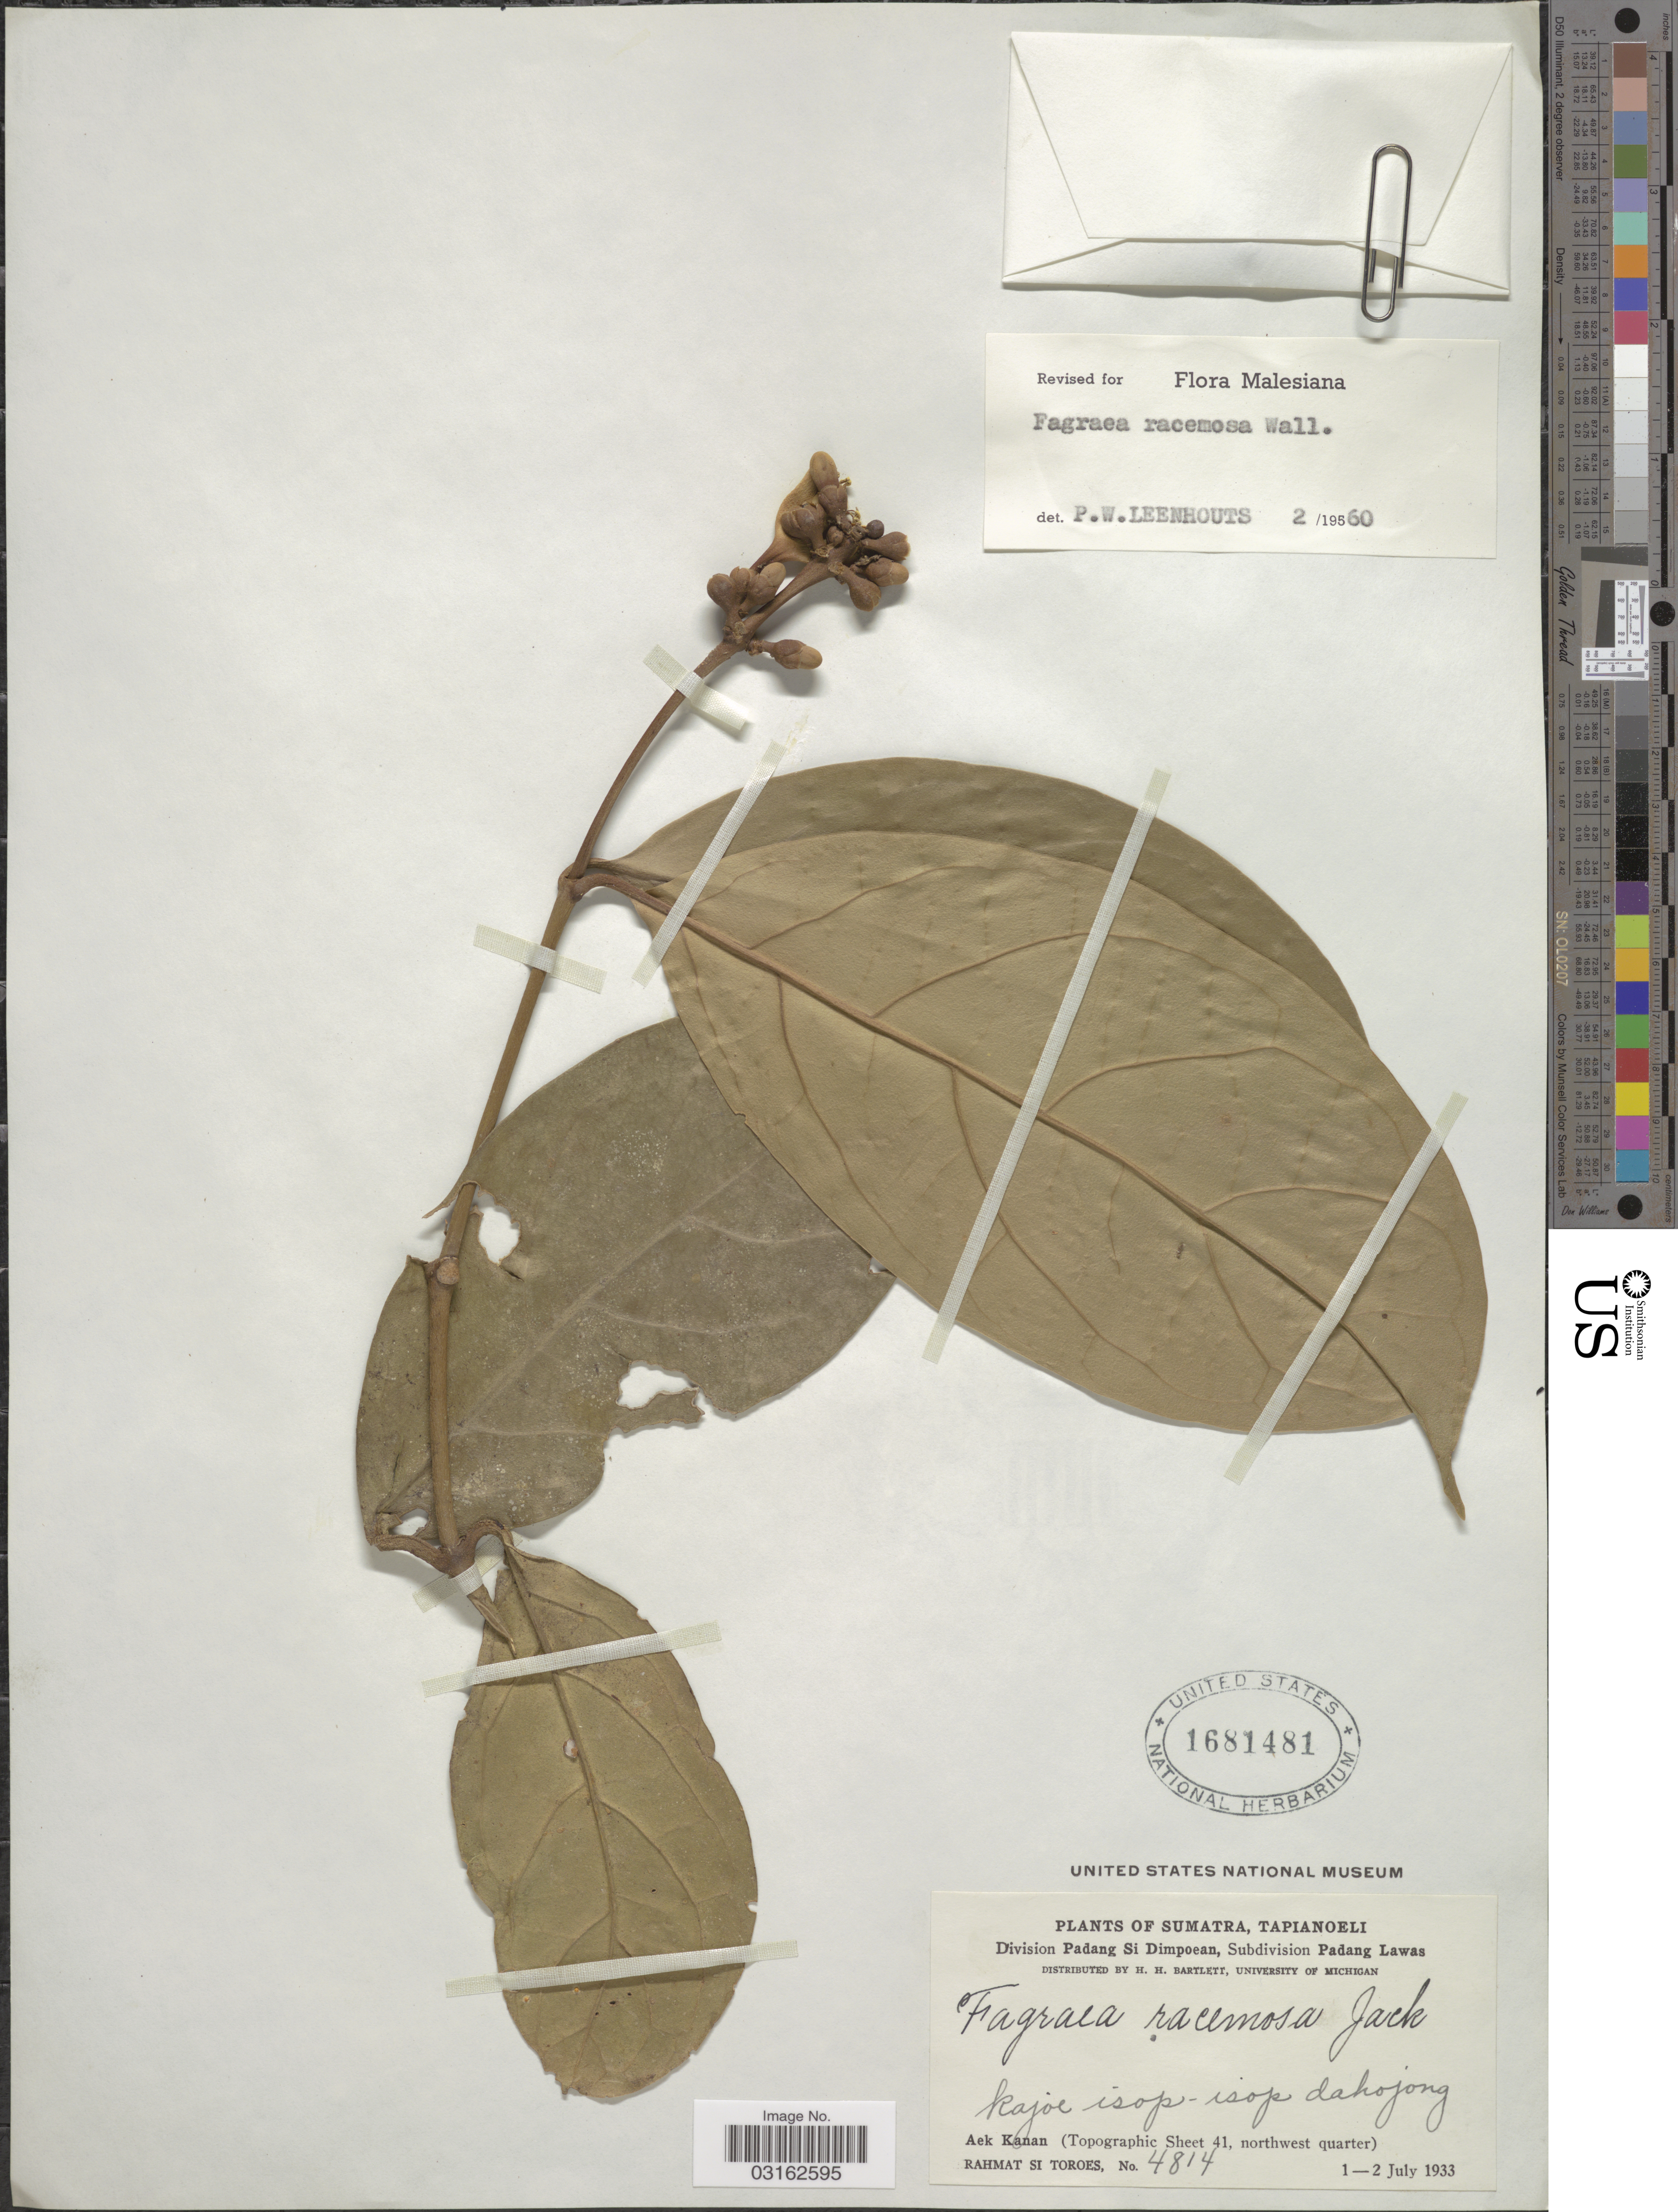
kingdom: Plantae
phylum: Tracheophyta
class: Magnoliopsida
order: Gentianales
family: Gentianaceae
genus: Fagraea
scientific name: Fagraea racemosa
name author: Jack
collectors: Rahmat Si Boeea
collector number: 4814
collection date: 1933-07-01/1933-07-02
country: Indonesia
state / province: Sumatra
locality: Tapianoeli. Division Padang Si Dimpoean, Subdivision Padang Lawas. Aek Kanan (Topographic Sheet 41, northwest quarter).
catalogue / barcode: US 1681481